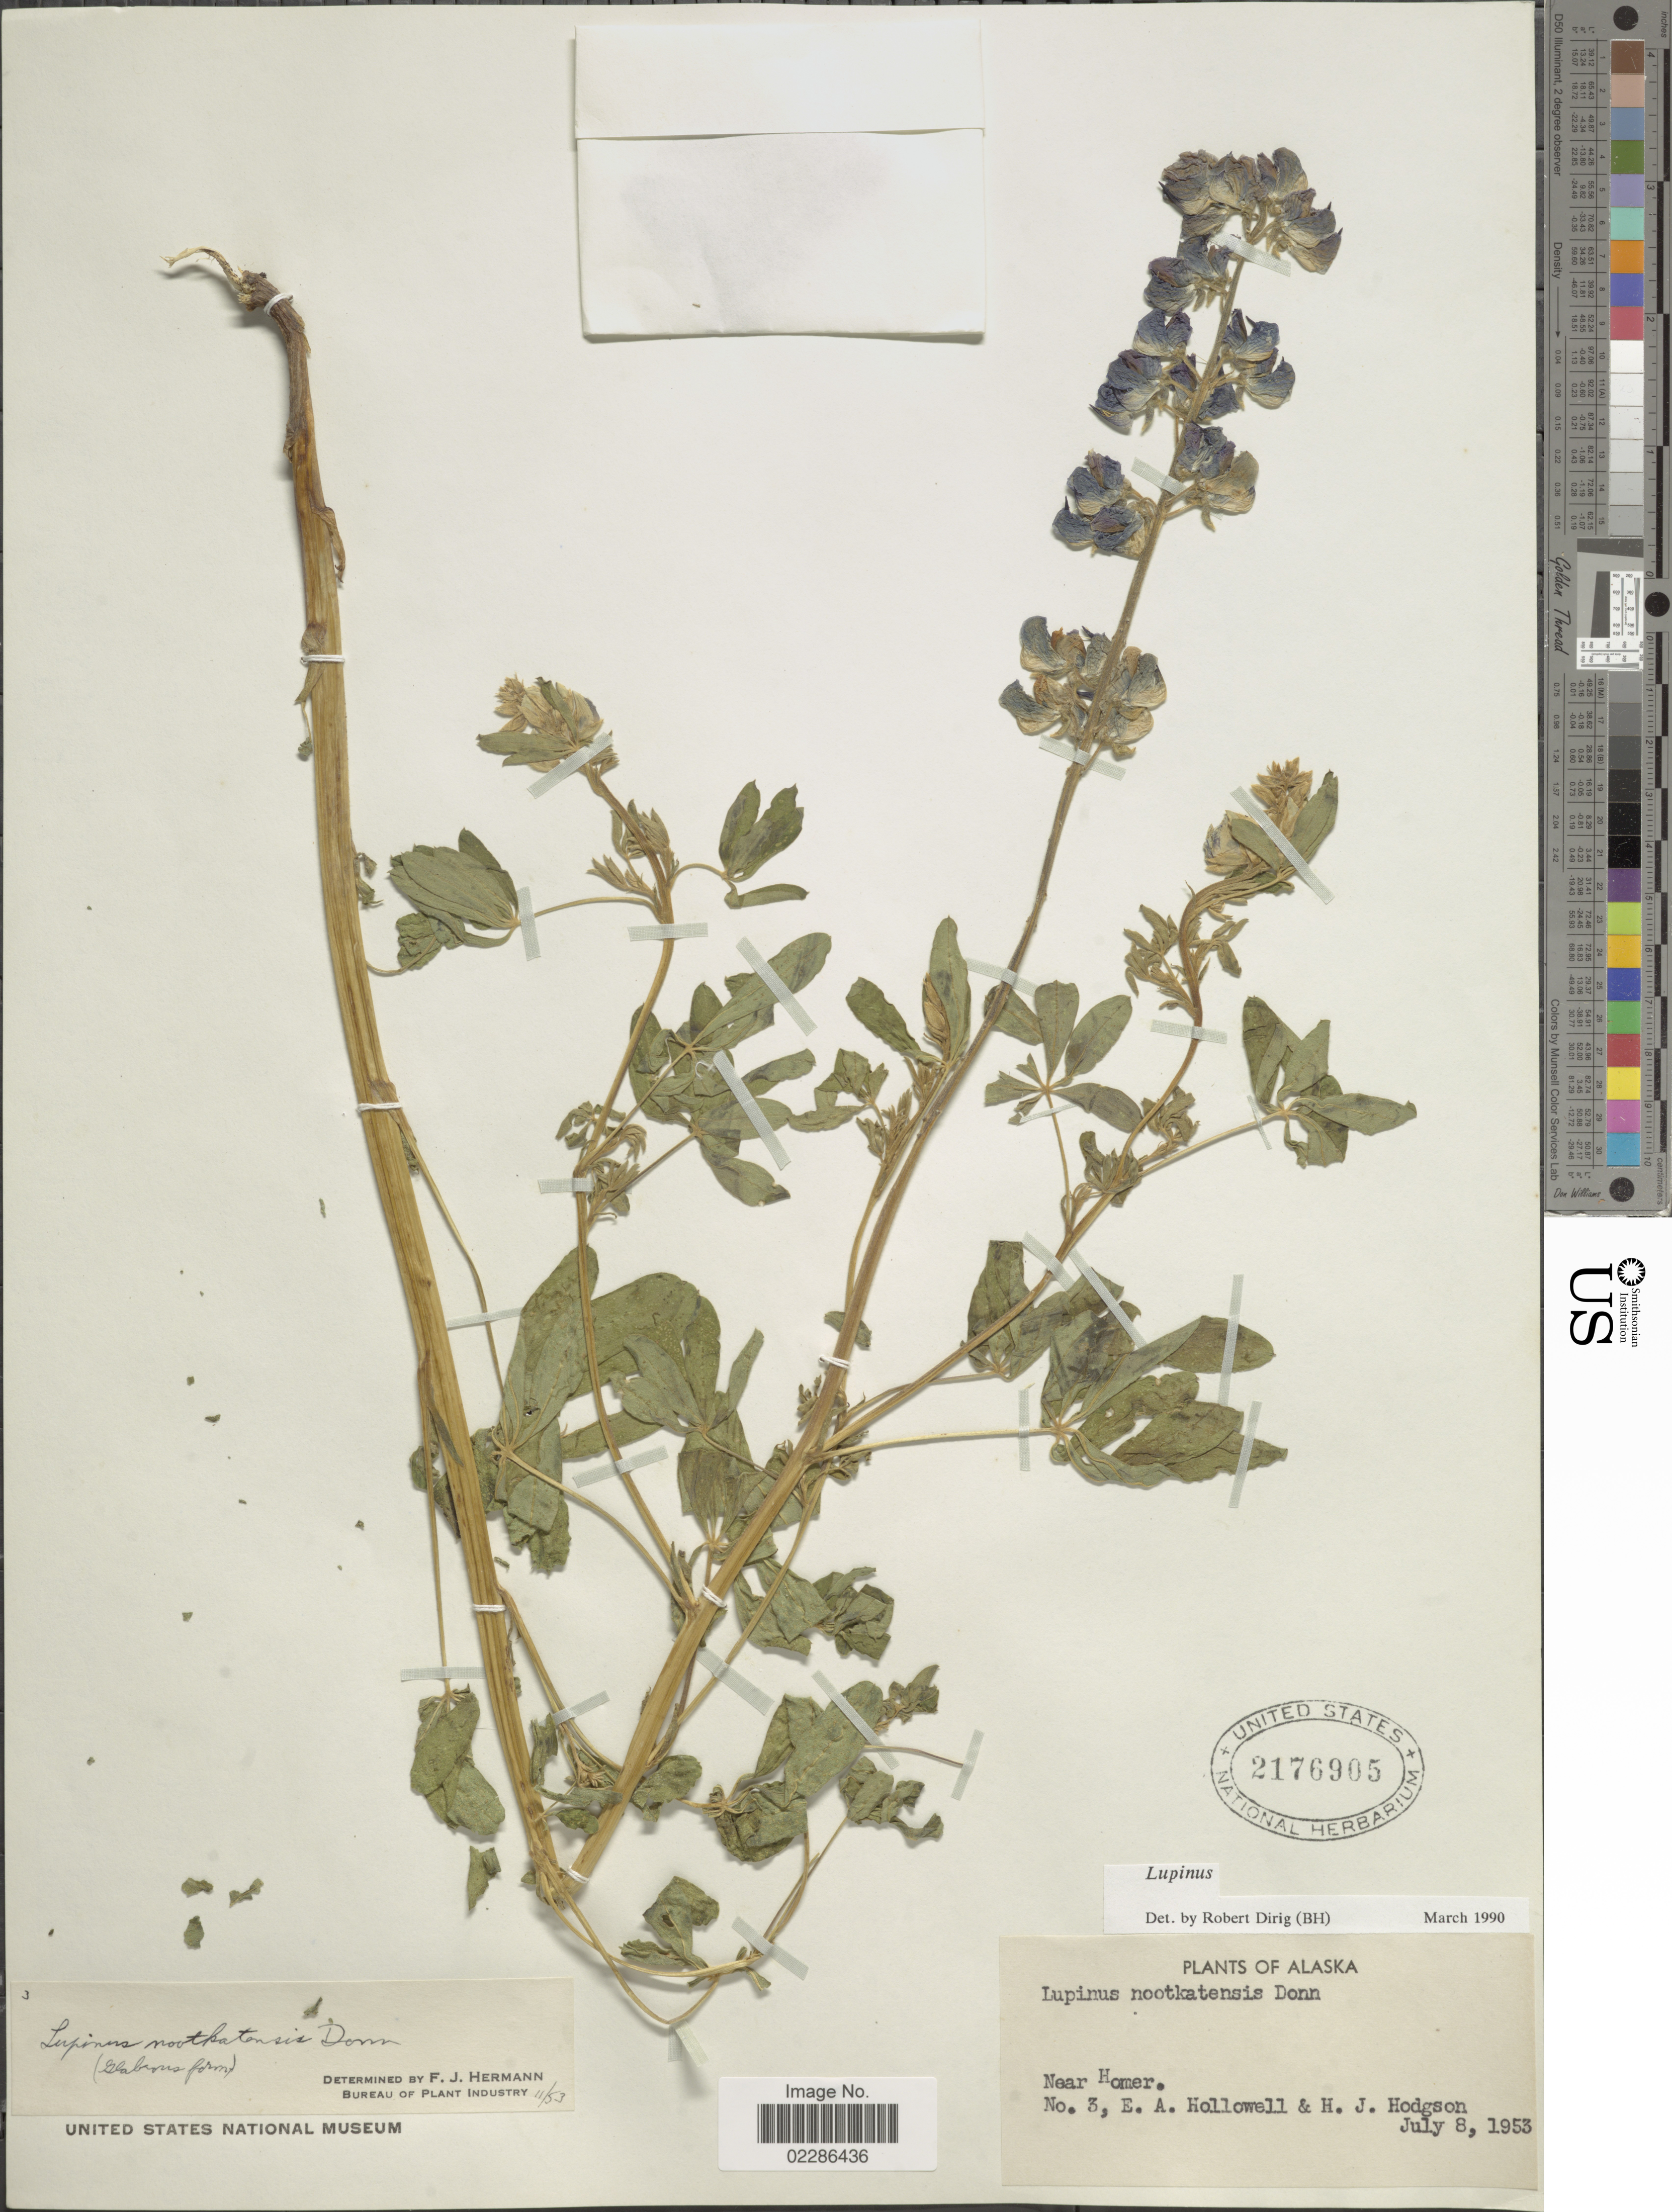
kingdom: Plantae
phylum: Tracheophyta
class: Magnoliopsida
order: Fabales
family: Fabaceae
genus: Lupinus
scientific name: Lupinus nootkatensis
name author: Donn ex Sims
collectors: E. Hollowell & H. J. Hodgson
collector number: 3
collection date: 1953-07-08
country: United States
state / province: Alaska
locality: Near Homer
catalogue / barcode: US 2176905